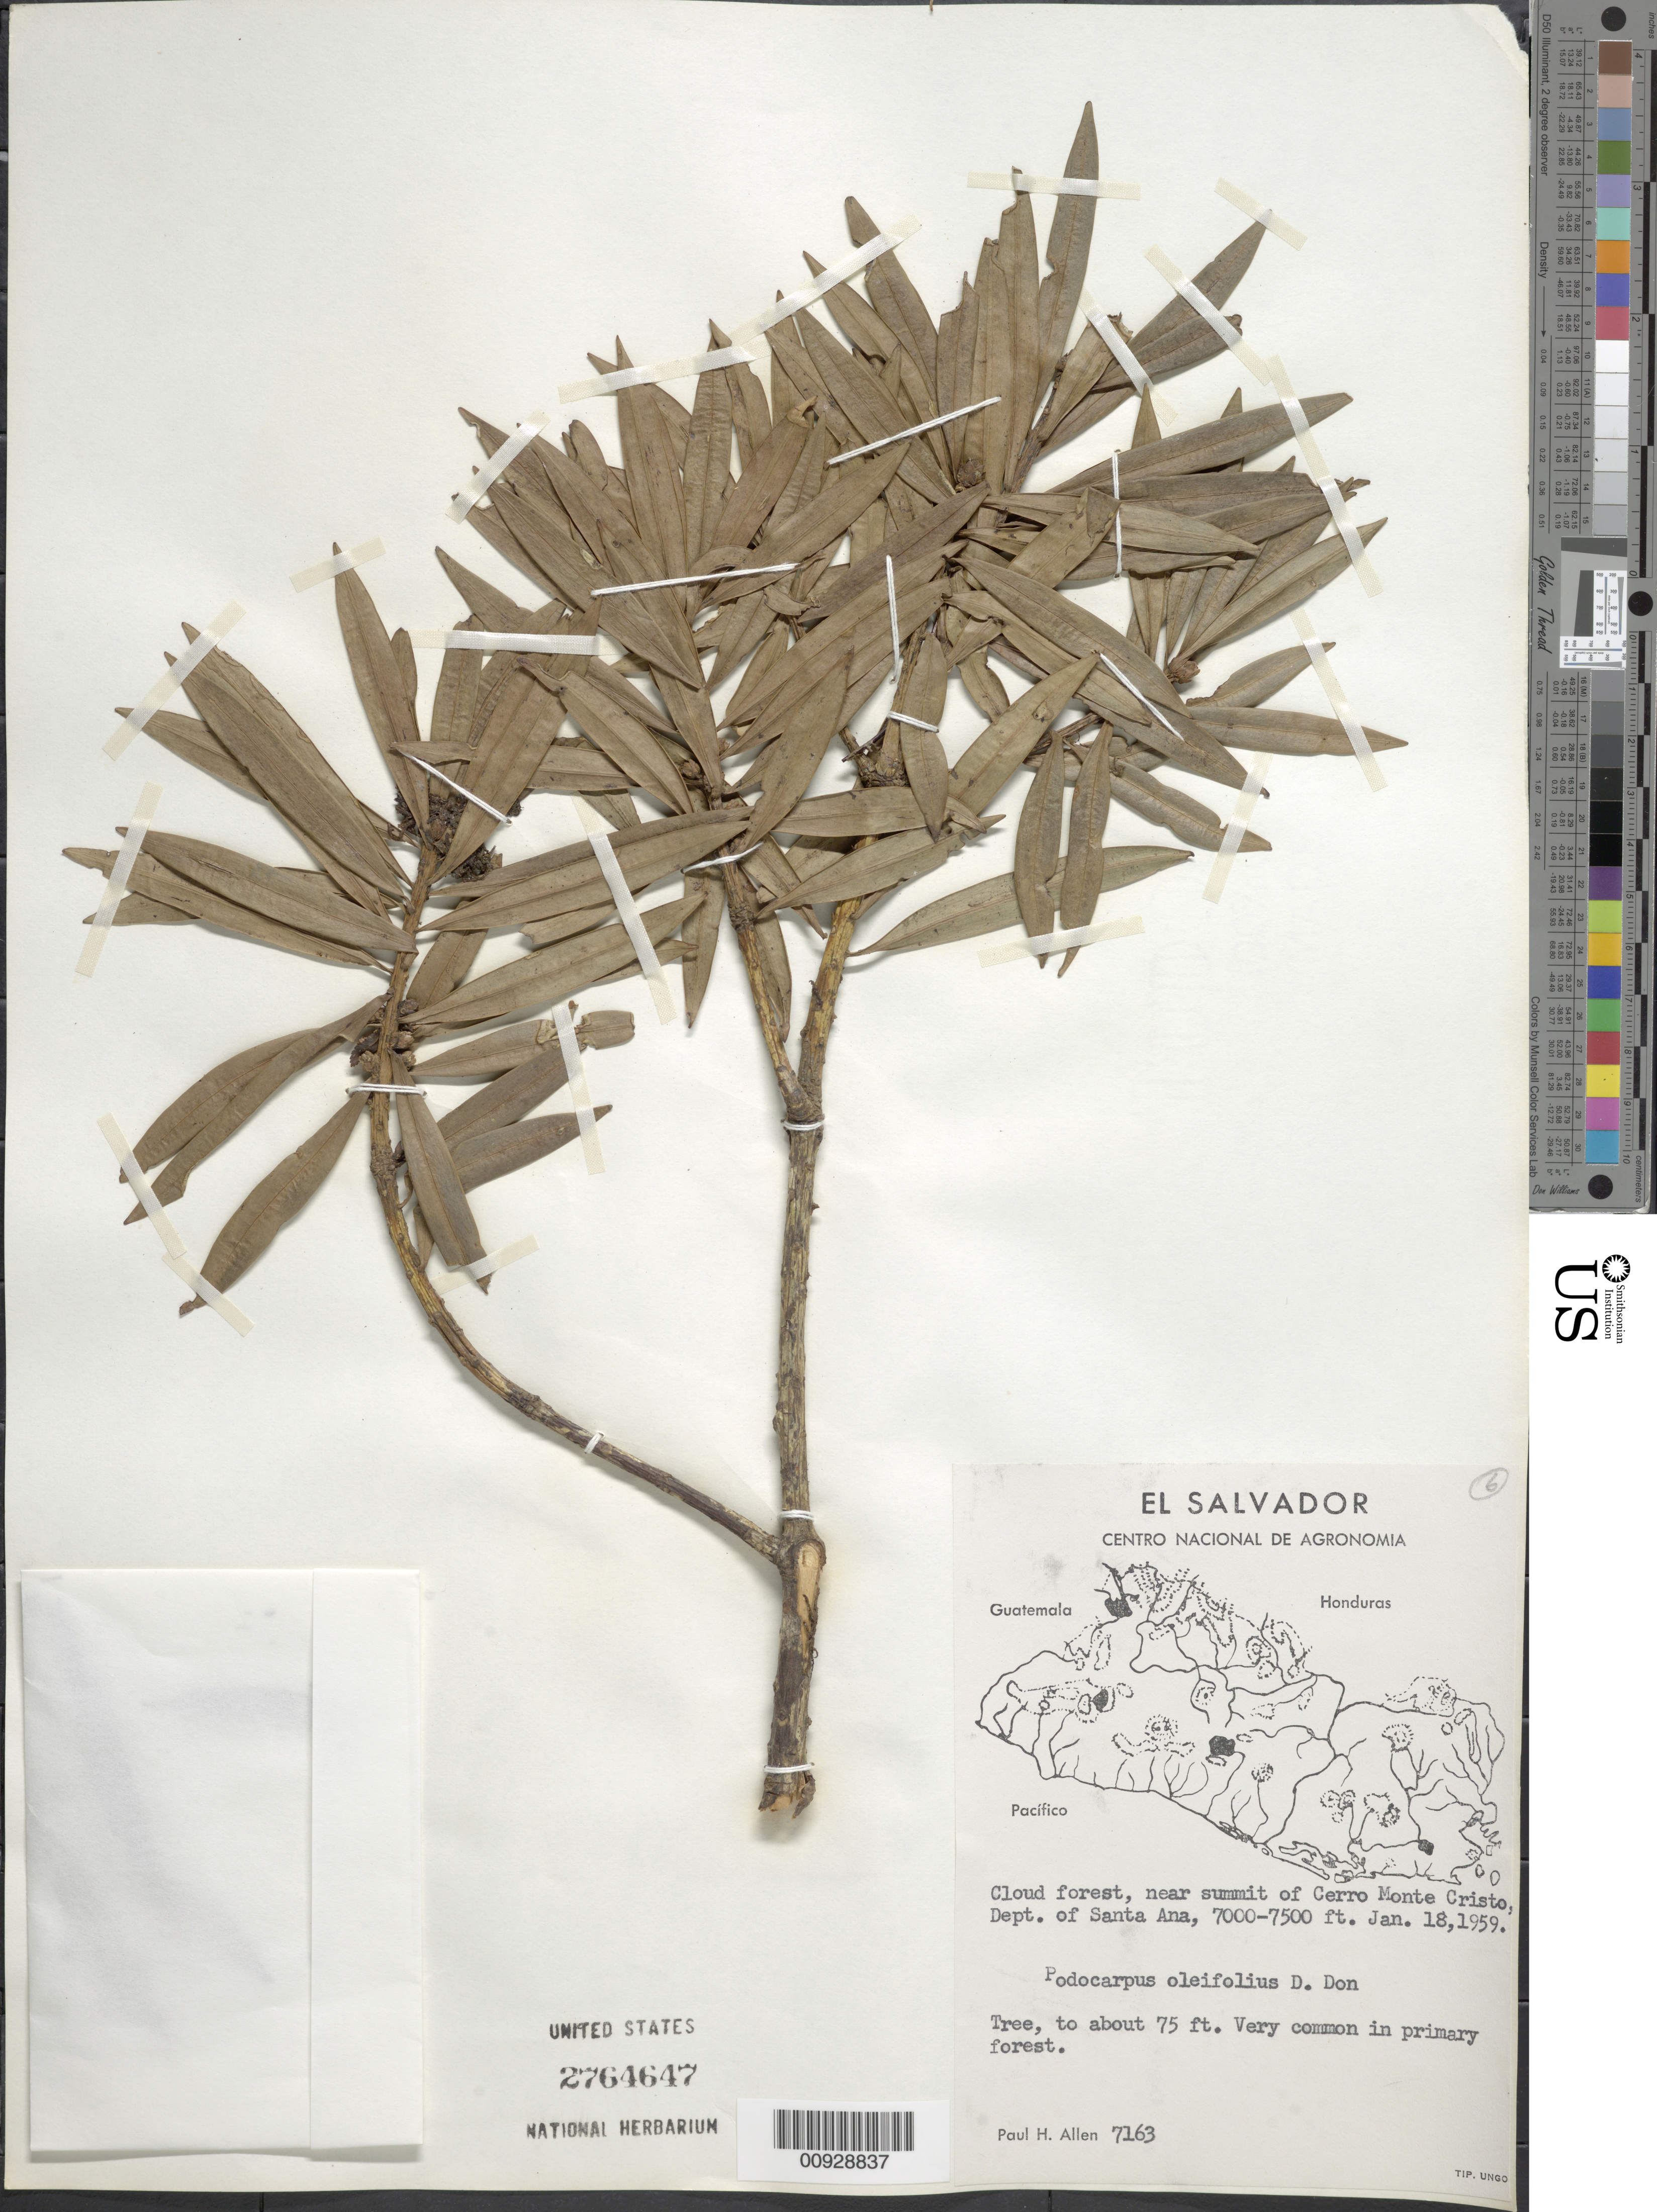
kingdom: Plantae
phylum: Tracheophyta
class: Pinopsida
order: Pinales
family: Podocarpaceae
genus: Podocarpus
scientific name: Podocarpus oleifolius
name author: D. Don ex Lamb.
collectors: P. H. Allen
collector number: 7163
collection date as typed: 18 Jan 1959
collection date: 1959-01-18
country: El Salvador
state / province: Santa Ana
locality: Near summit of Cerro Monte Cristo, Dept. of Santa Ana.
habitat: Cloud forest, near summit of Cerro.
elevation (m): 2134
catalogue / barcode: US 2764647